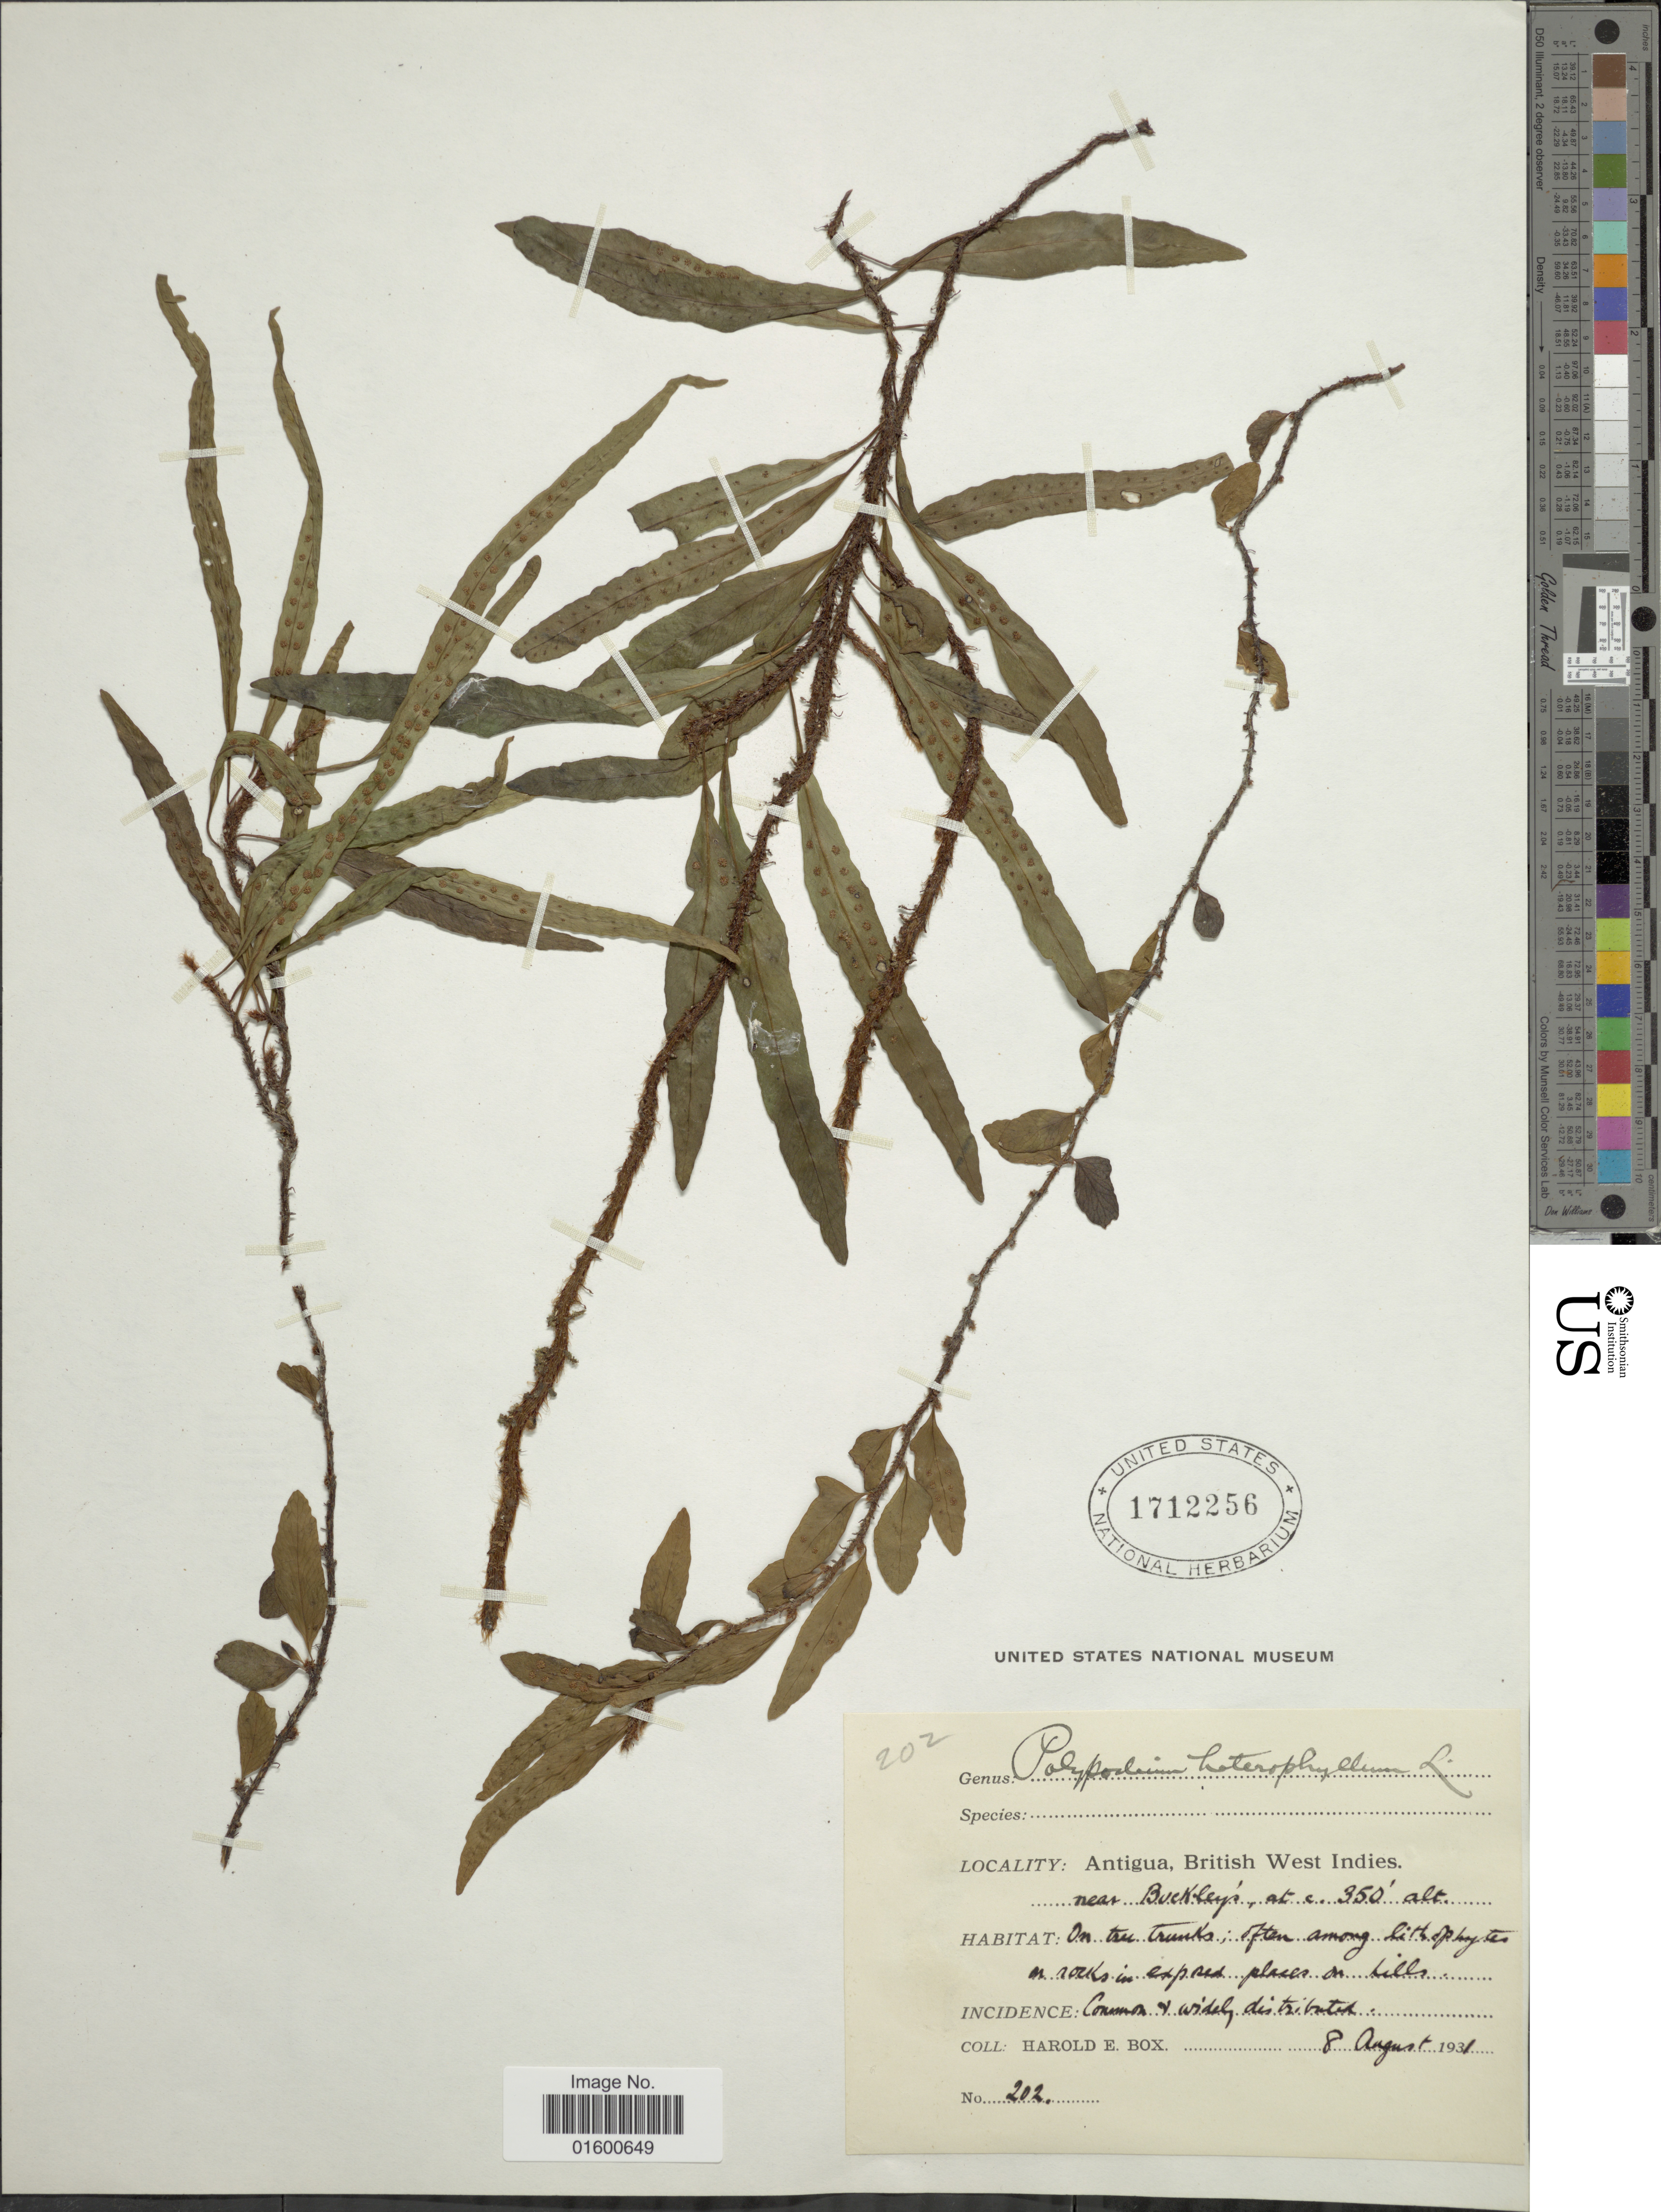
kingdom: Plantae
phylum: Tracheophyta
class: Polypodiopsida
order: Polypodiales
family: Polypodiaceae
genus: Microgramma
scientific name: Microgramma heterophylla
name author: (L.) Wherry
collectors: H. E. Box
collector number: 202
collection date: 1931-08-08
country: Antigua and Barbuda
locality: Antigua, British West Indies, near Buckley's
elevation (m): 107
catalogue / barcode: US 1712256